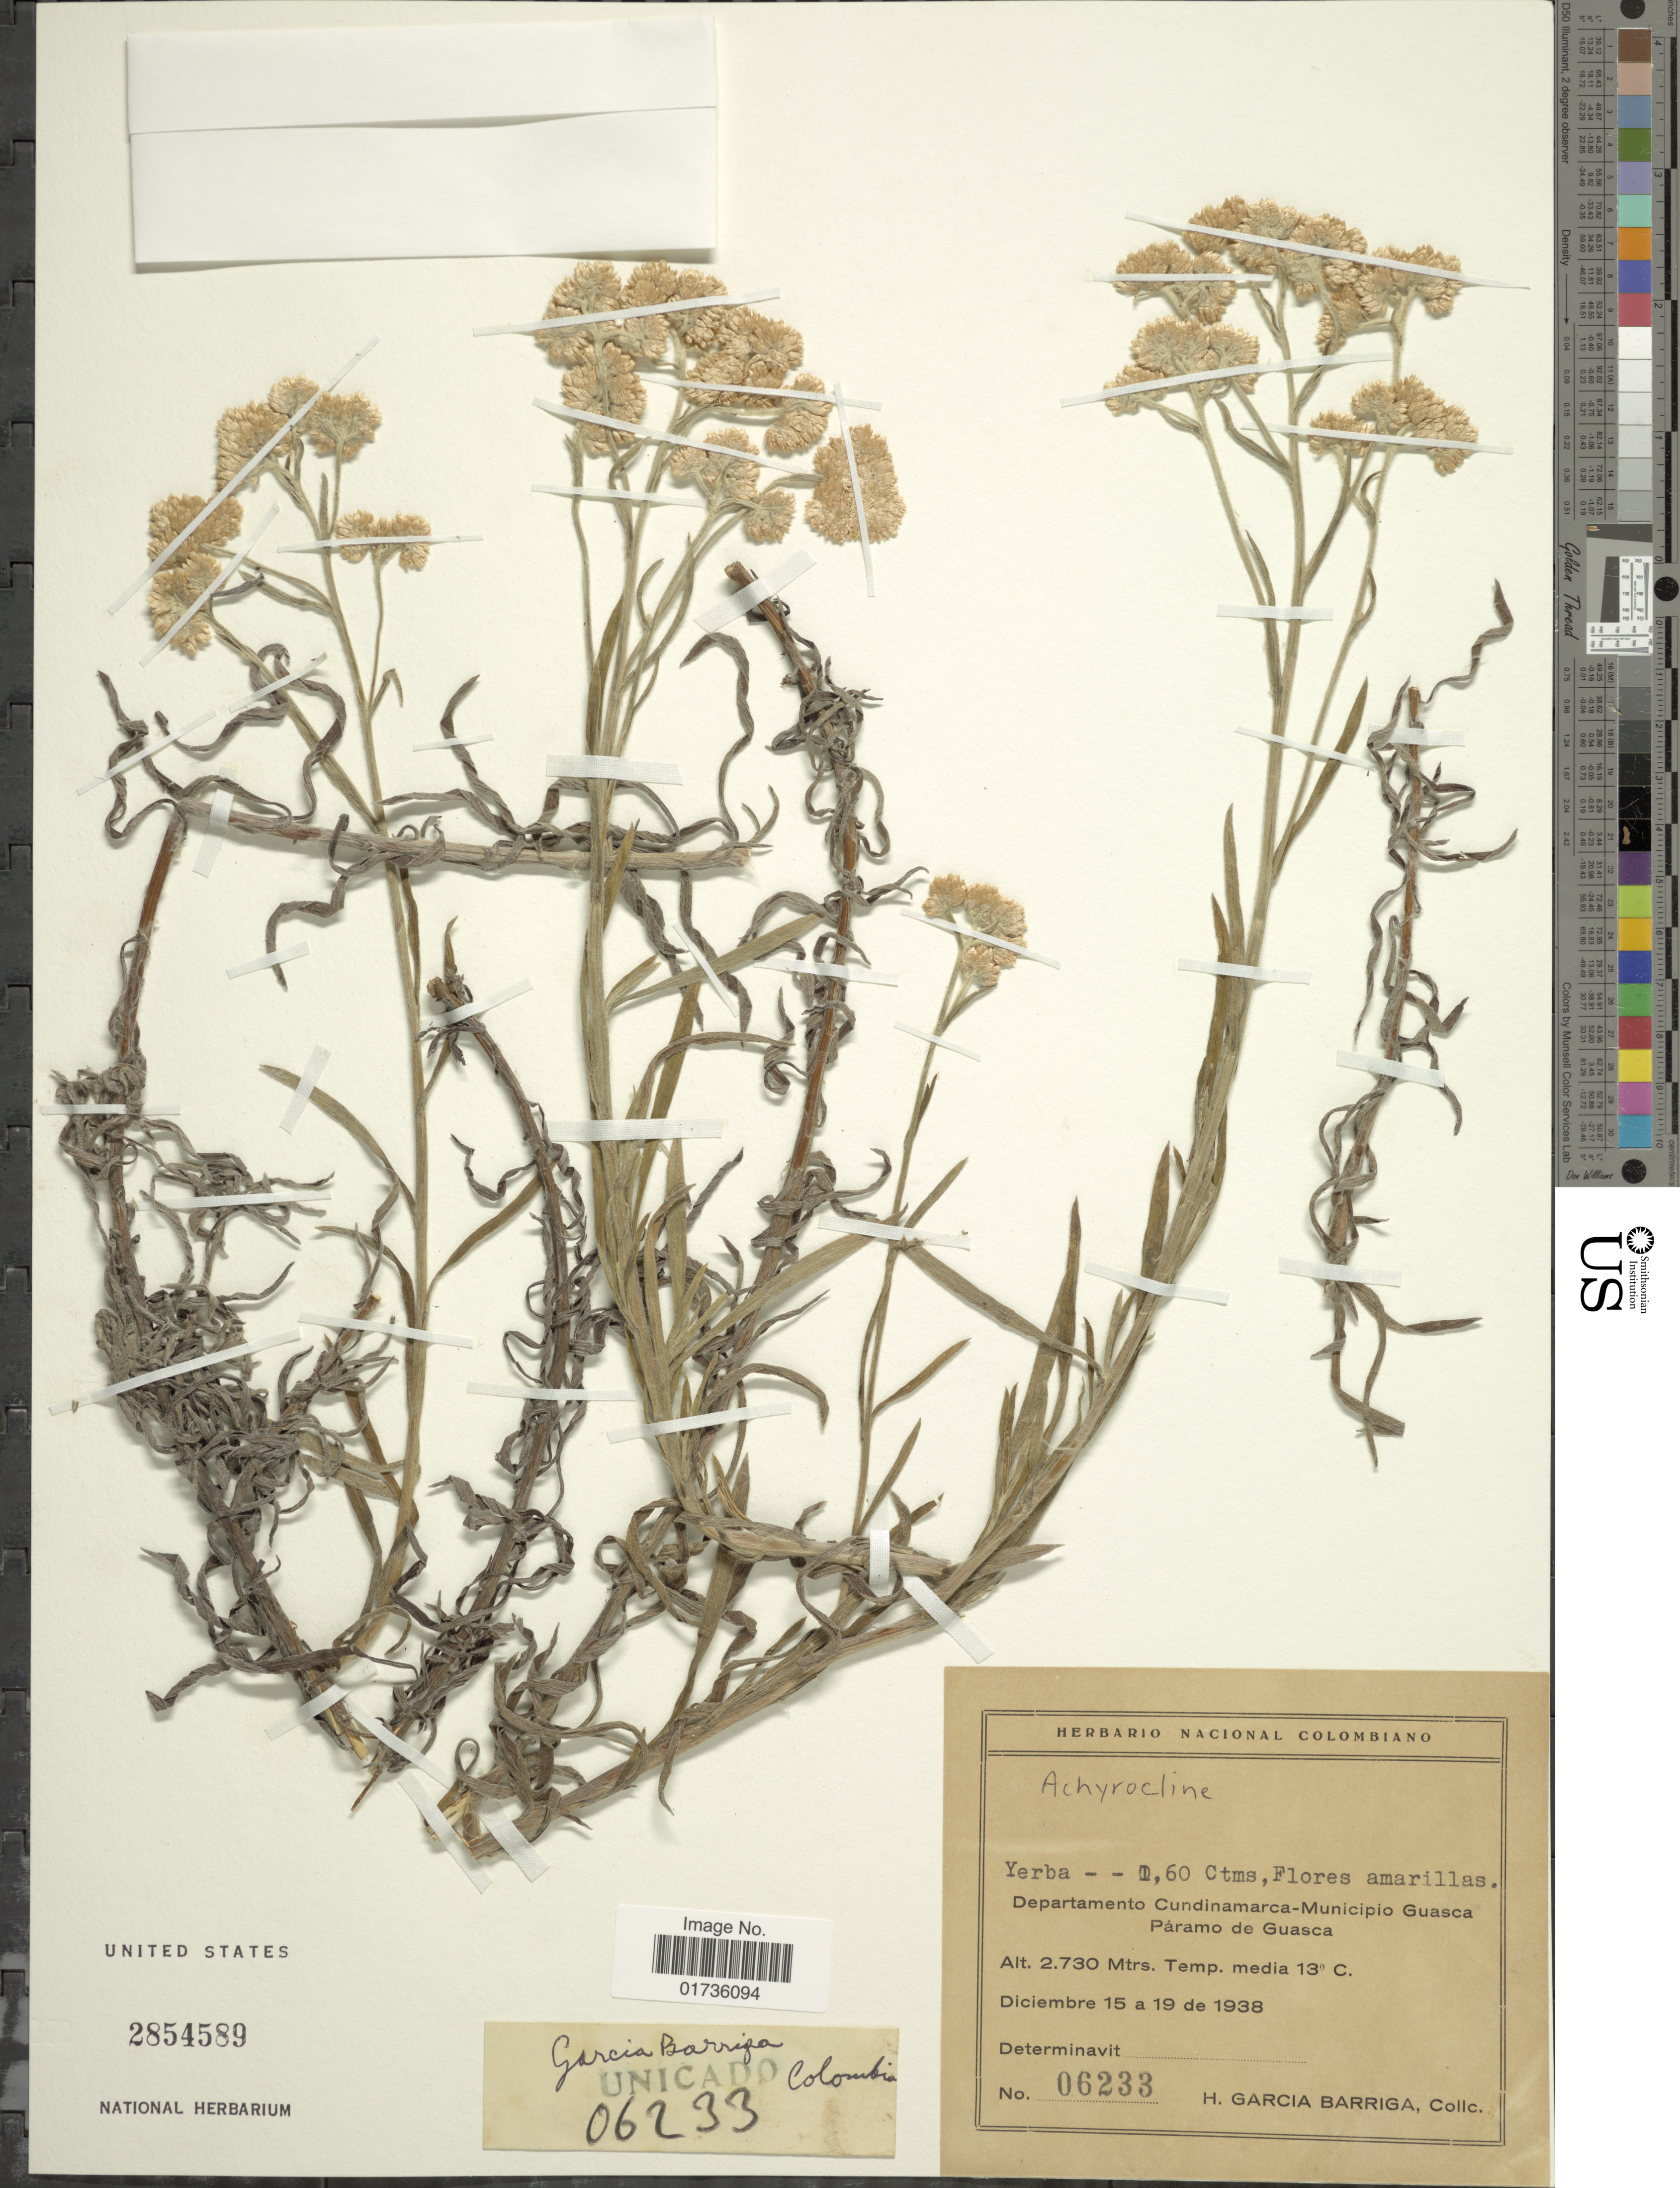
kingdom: Plantae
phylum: Tracheophyta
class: Magnoliopsida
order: Asterales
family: Asteraceae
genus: Achyrocline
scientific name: Achyrocline sp.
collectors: H. García Barriga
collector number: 06233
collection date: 1938-12-15/1938-12-19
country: Colombia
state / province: Cundinamarca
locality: Yerba - - 1, 60 Ctms, Flores amarillas, Departamento Cundinamarca-Municipio Guasca Páramo de Guasca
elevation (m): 2730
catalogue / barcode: US 2854589